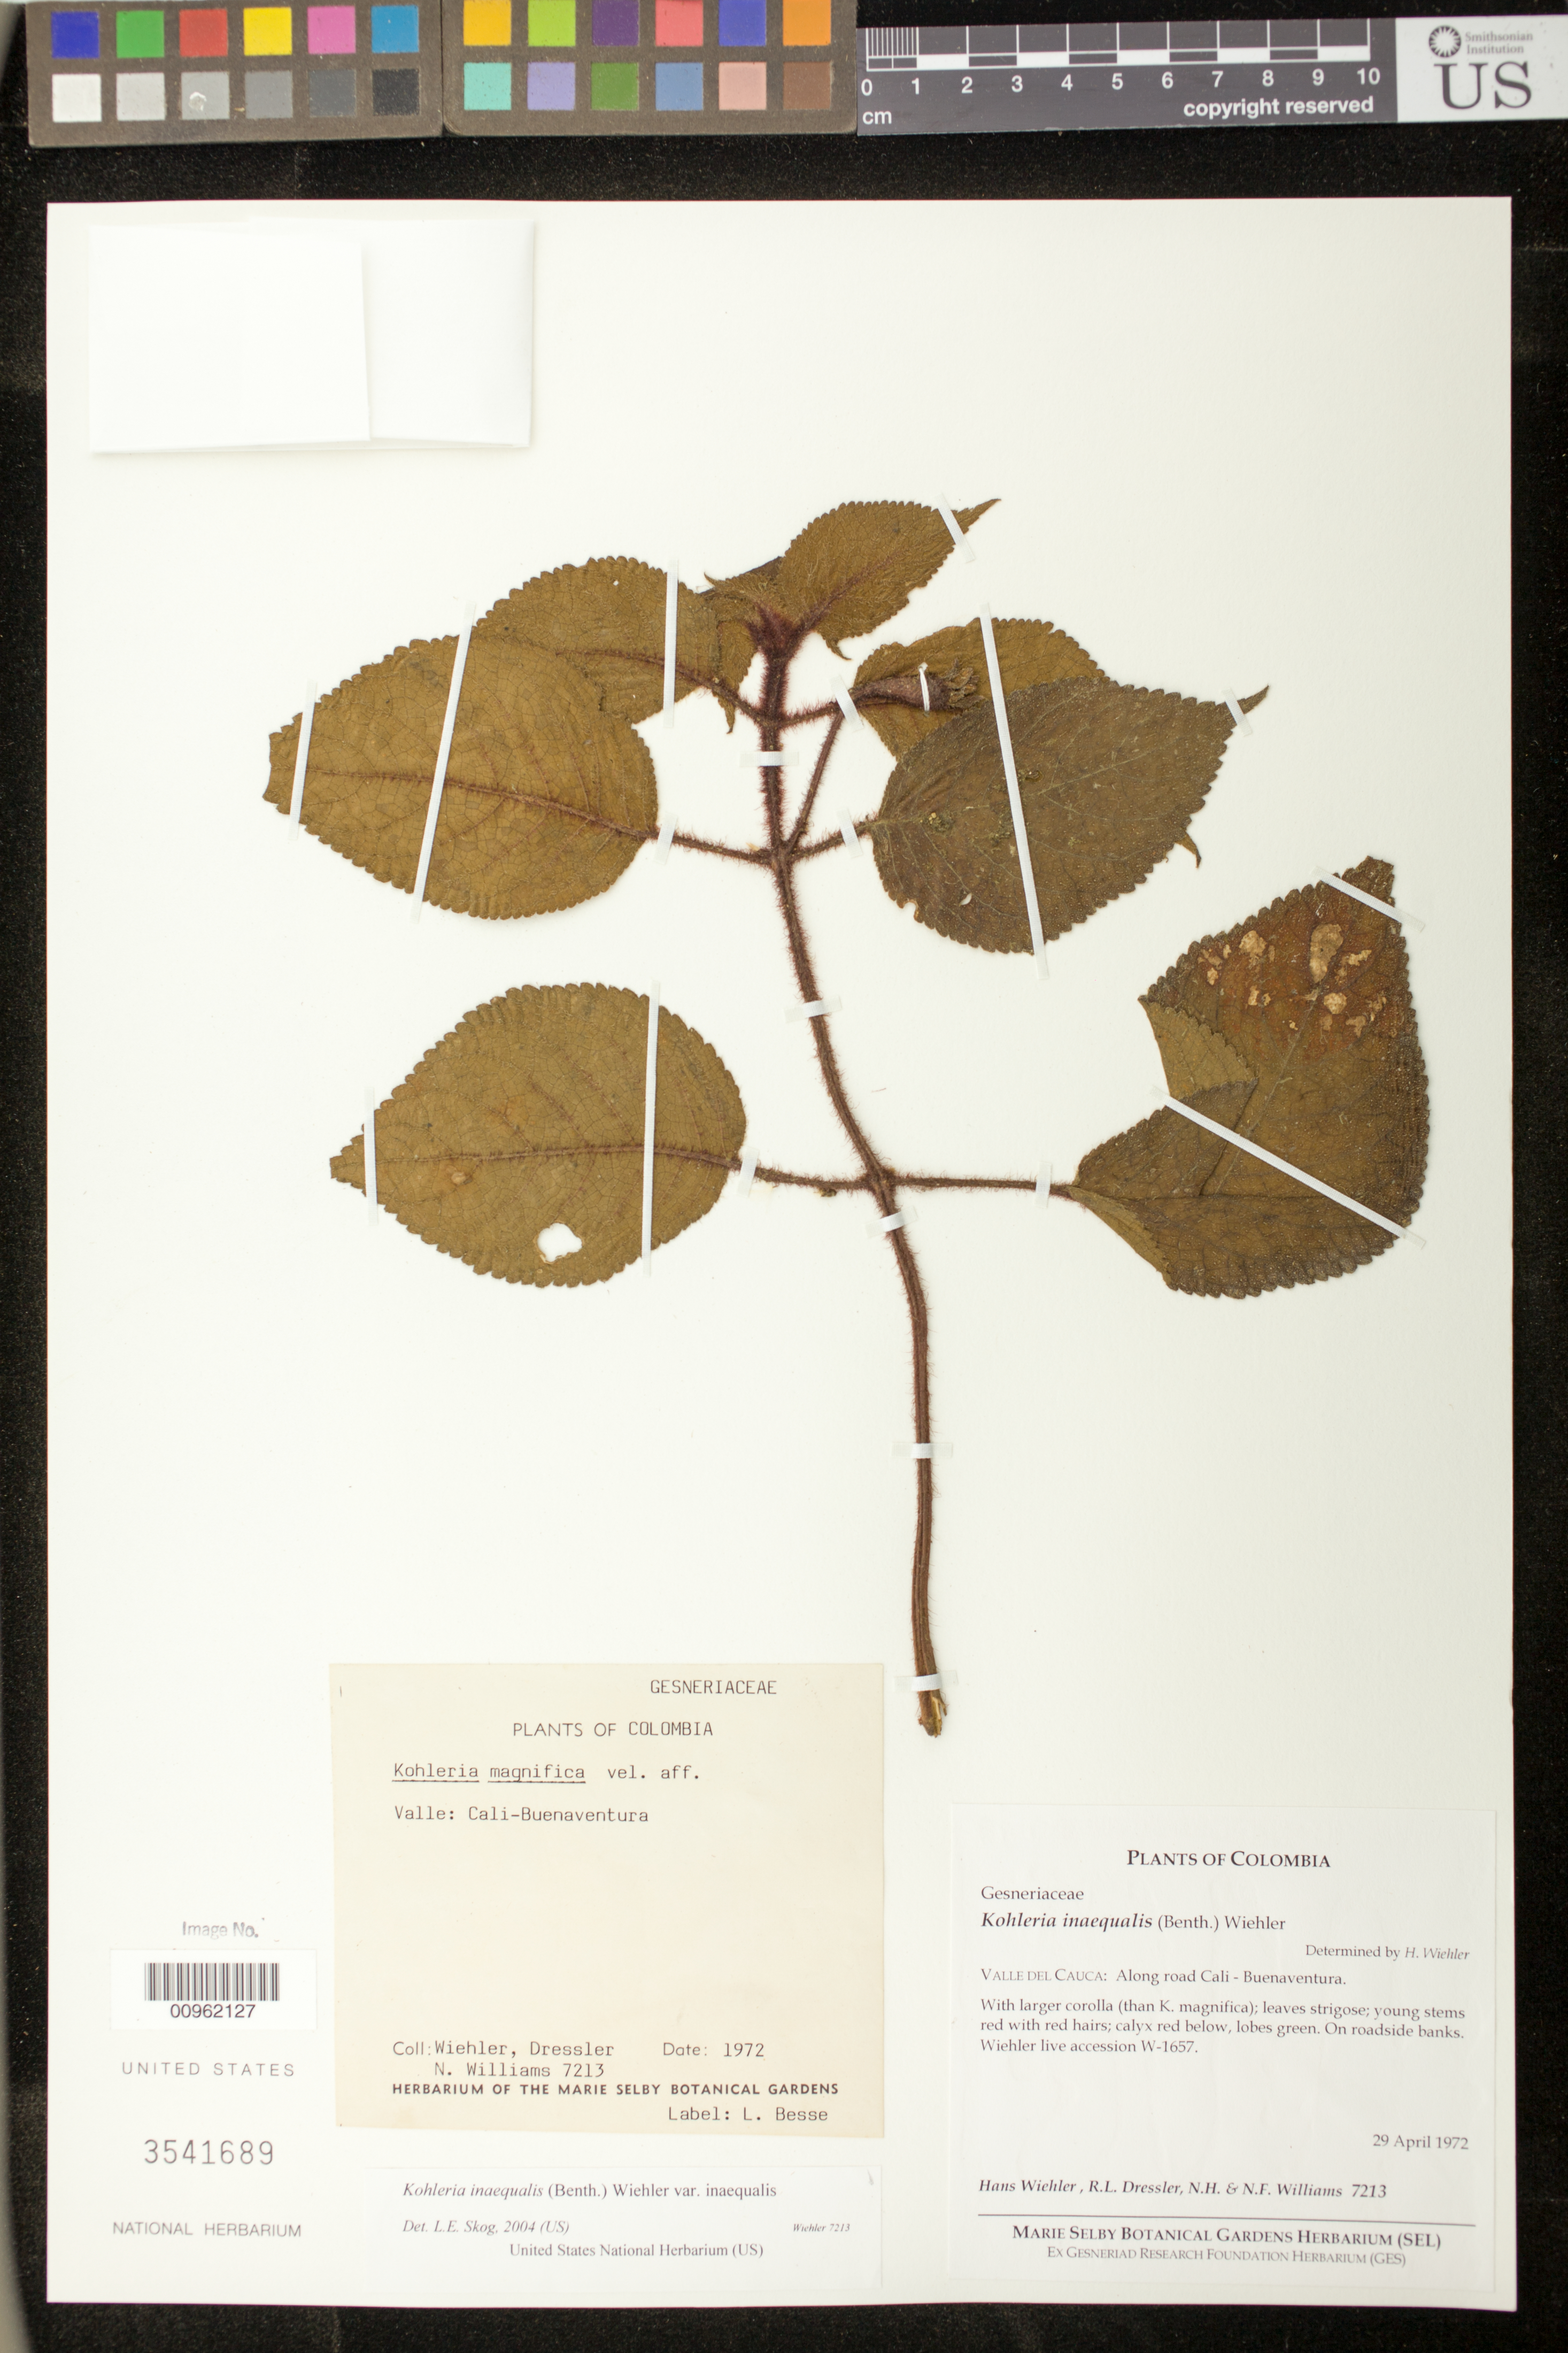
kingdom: Plantae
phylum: Tracheophyta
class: Magnoliopsida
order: Lamiales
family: Gesneriaceae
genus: Kohleria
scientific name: Kohleria inaequalis var. inaequalis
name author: (Benth.) Wiehler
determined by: Skog, Laurence E.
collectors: H. J. Wiehler, R. Dressler, N. H. Williams & N. Williams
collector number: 7213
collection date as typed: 29 Apr 1972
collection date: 1972-04-29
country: Colombia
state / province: Valle del Cauca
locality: Valle del Cauca: along road Cali - Buenaventura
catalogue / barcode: US 3541689